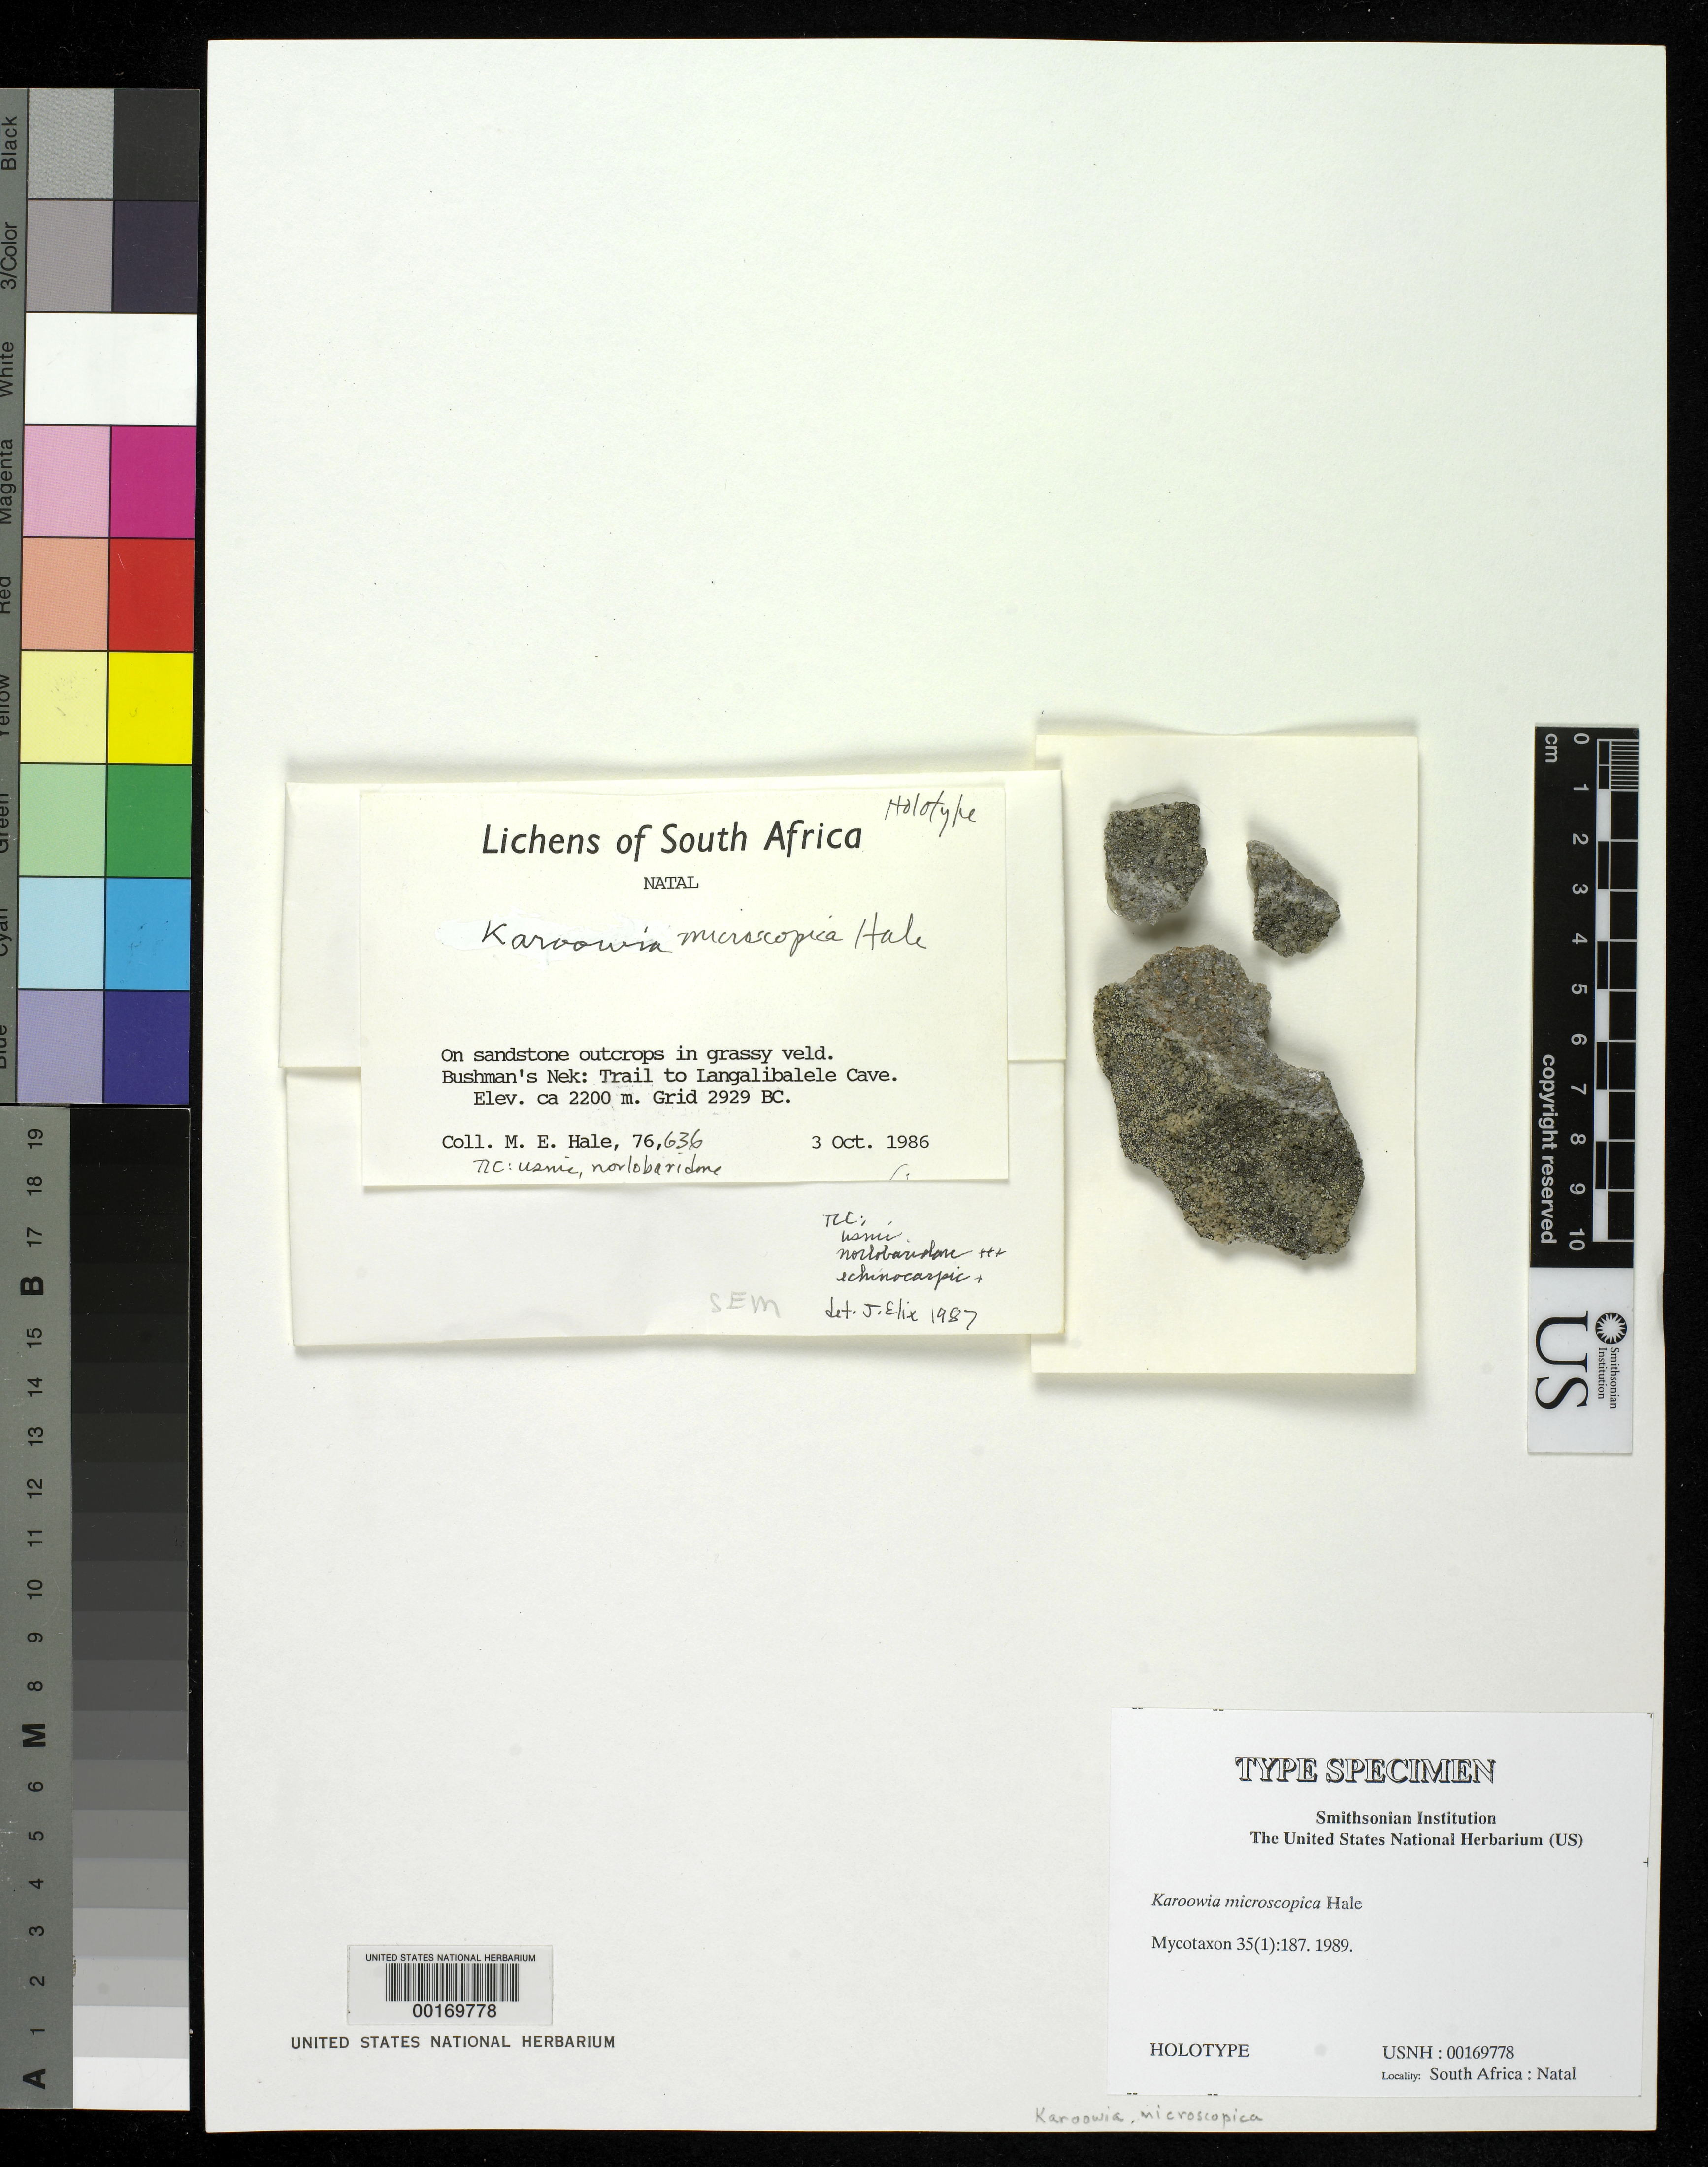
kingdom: Fungi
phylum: Ascomycota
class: Lecanoromycetes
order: Lecanorales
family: Parmeliaceae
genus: Karoowia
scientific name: Karoowia microscopica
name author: Hale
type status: Holotype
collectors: M. Hale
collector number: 76636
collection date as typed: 03 Oct 1986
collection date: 1986-10-03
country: South Africa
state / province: KwaZulu-Natal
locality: Bushman's Nek, trail to Langalibalele Cave, sandstone outcrops in grassy veld, Grid 2929.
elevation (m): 2200